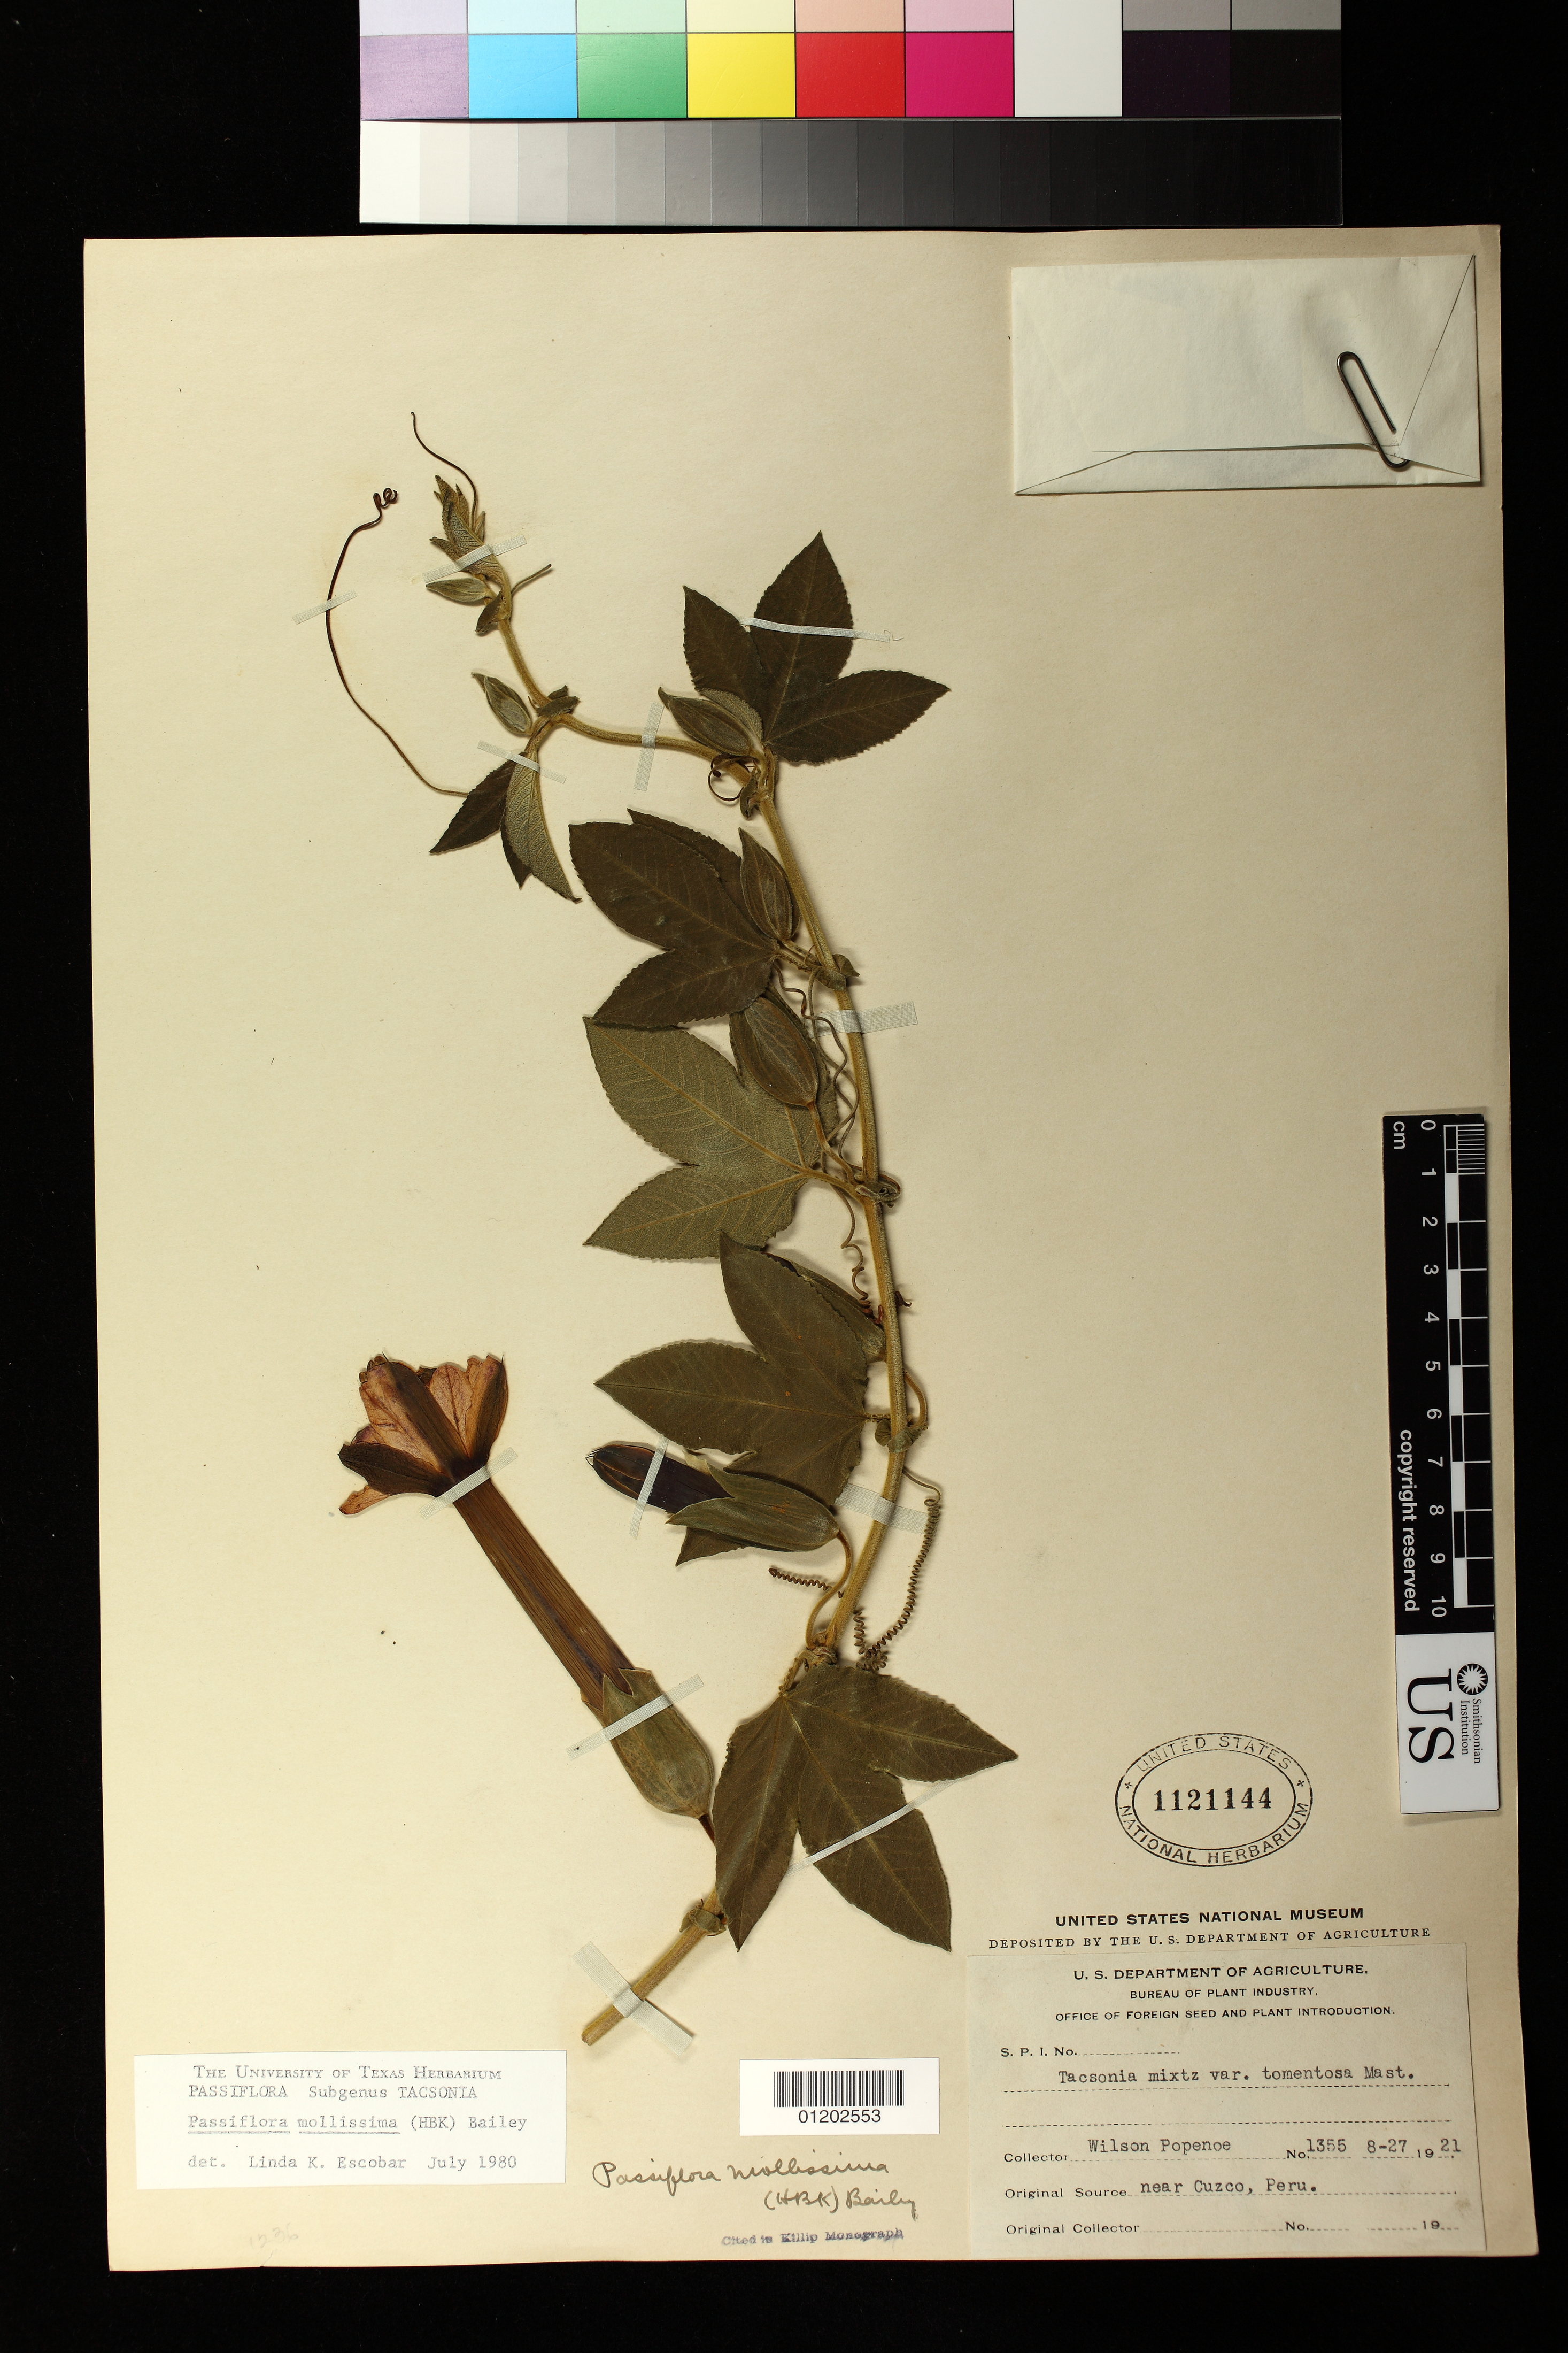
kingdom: Plantae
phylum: Tracheophyta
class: Magnoliopsida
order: Malpighiales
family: Passifloraceae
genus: Passiflora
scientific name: Passiflora mollissima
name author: (Kunth) L.H. Bailey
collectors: W. Popenoe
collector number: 1355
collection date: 1921-08-27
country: Peru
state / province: Cusco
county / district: Cusco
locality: near Cuzco, Peru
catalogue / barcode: US 1121144